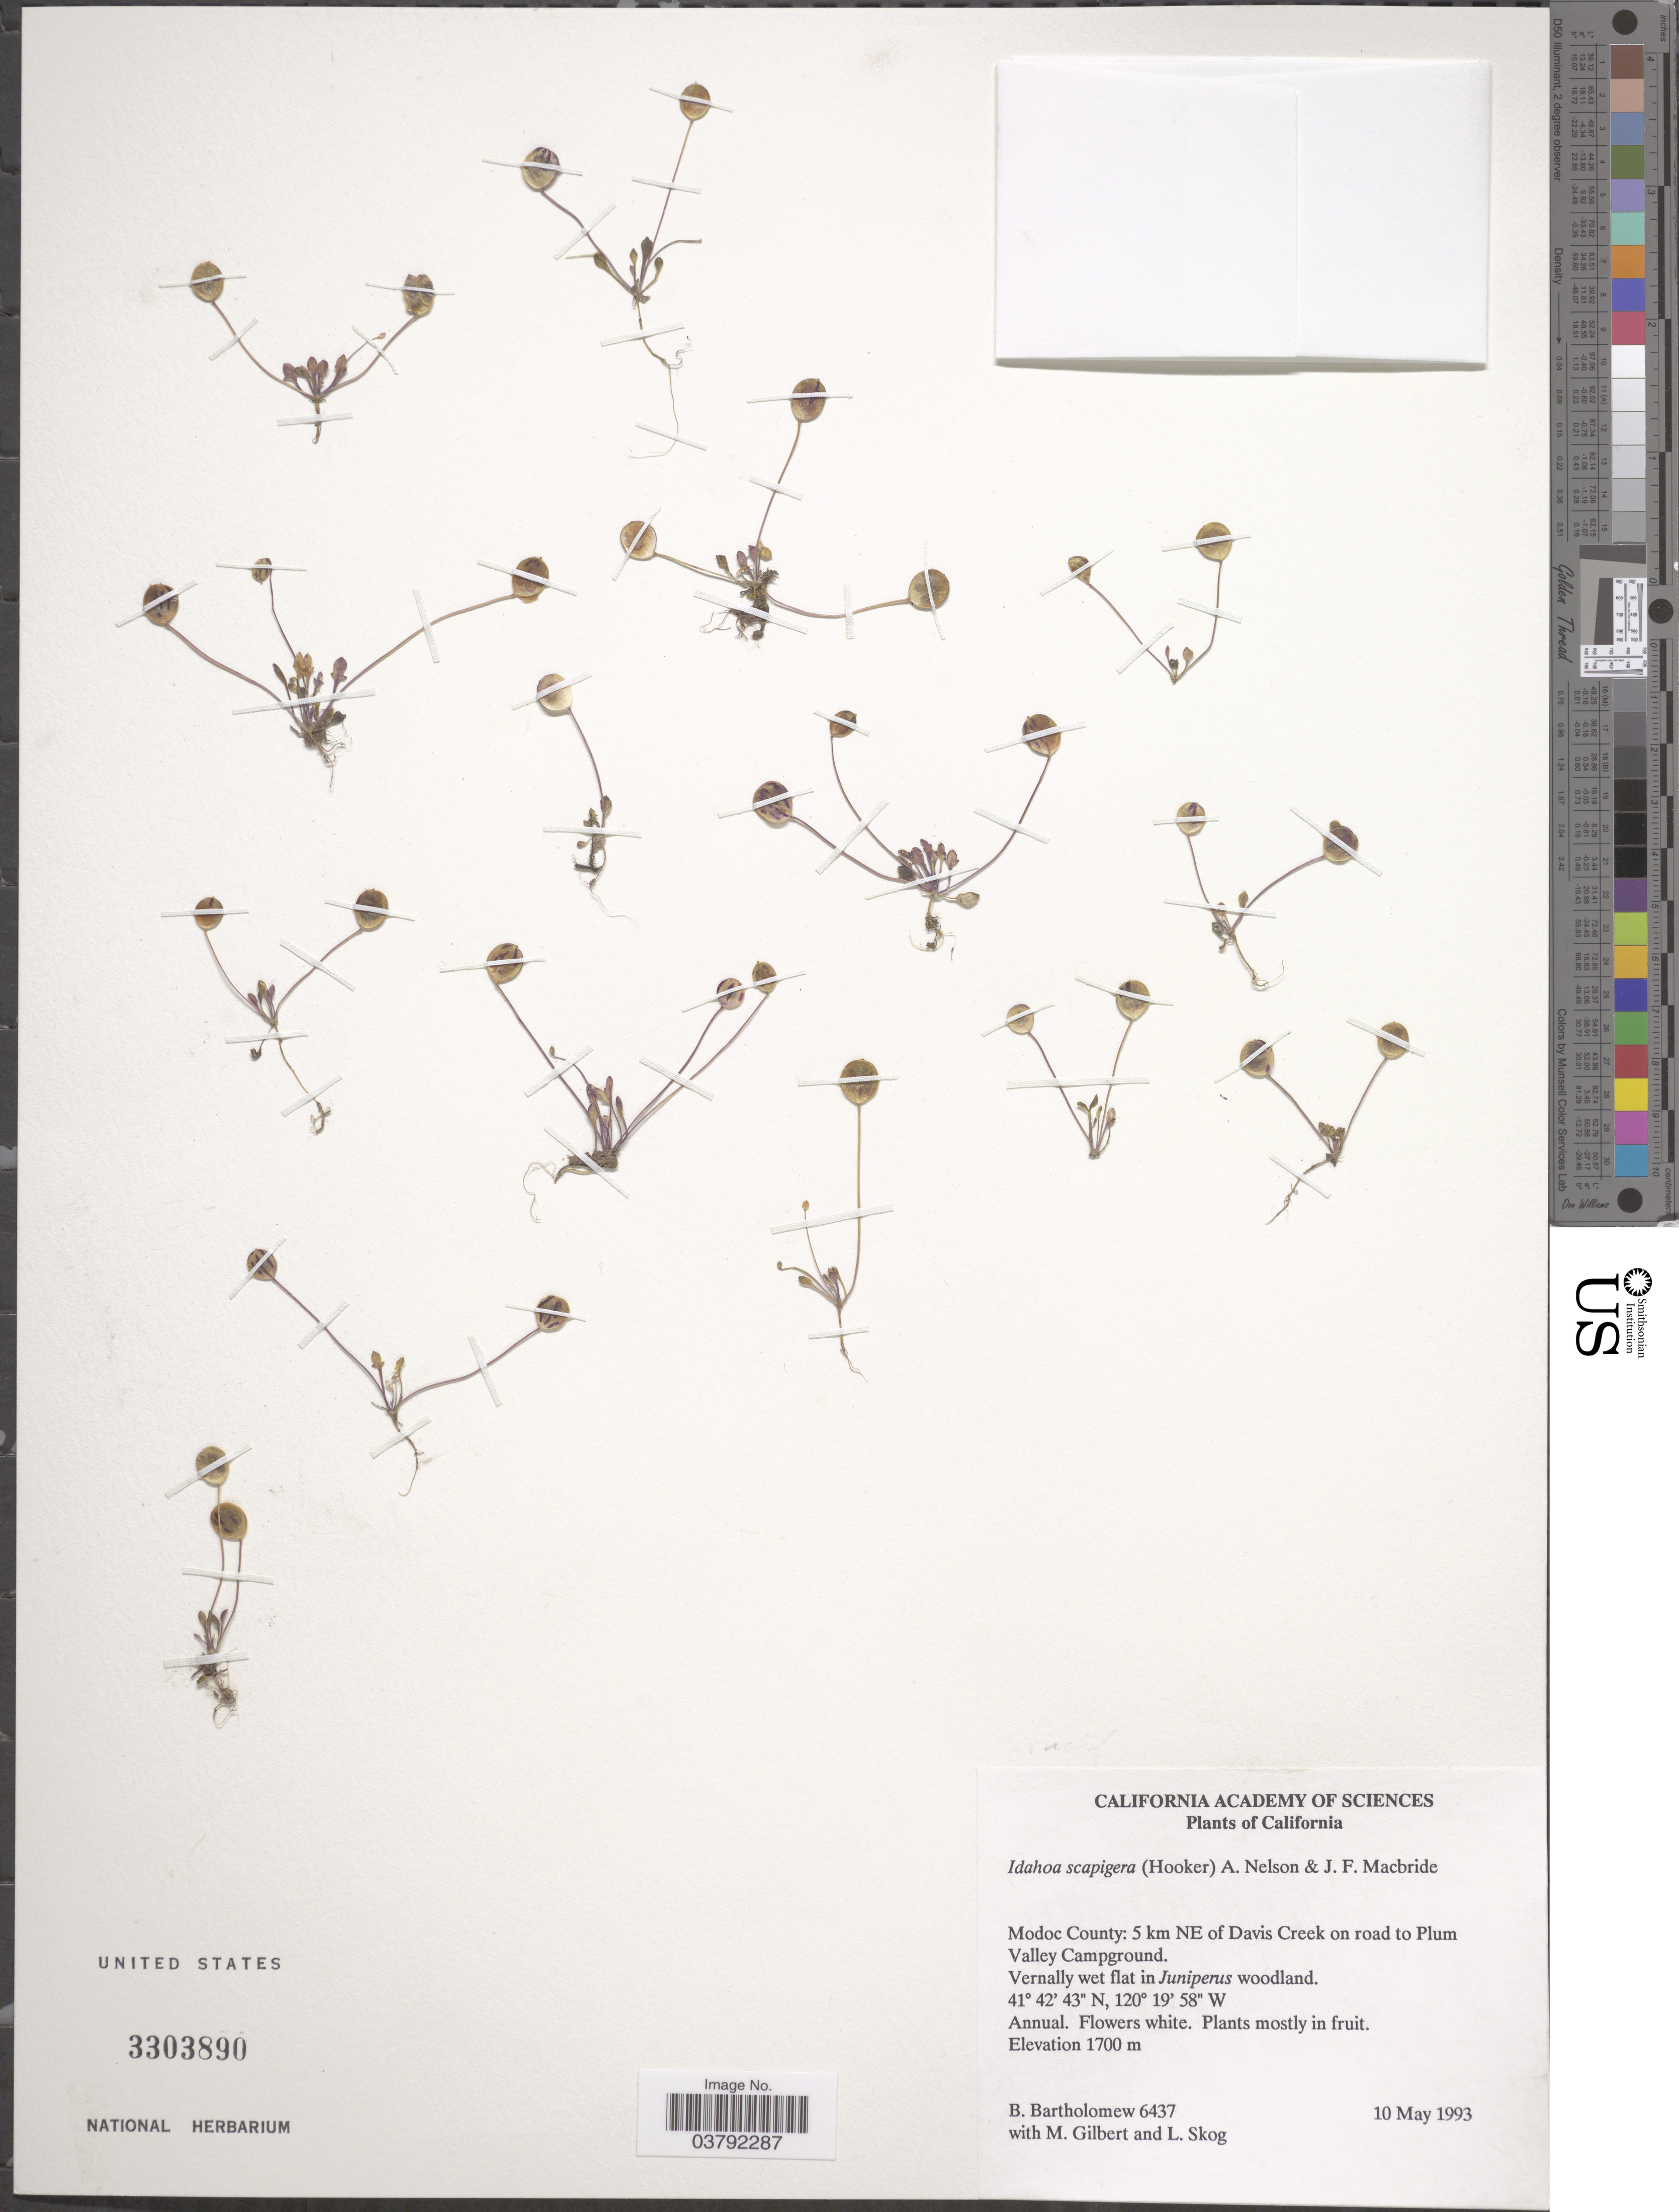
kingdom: Plantae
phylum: Tracheophyta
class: Magnoliopsida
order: Brassicales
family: Brassicaceae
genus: Idahoa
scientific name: Idahoa scapigera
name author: A. Nelson & J.F. Macbr.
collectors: B. Bartholomew, M. Gilbert & L. E. Skog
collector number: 6437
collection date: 1993-05-10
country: United States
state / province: California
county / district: Modoc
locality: Modoc County: 5 km NE of Davis creek on road to Plum Valley Campground.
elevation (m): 1700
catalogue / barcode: US 3303890